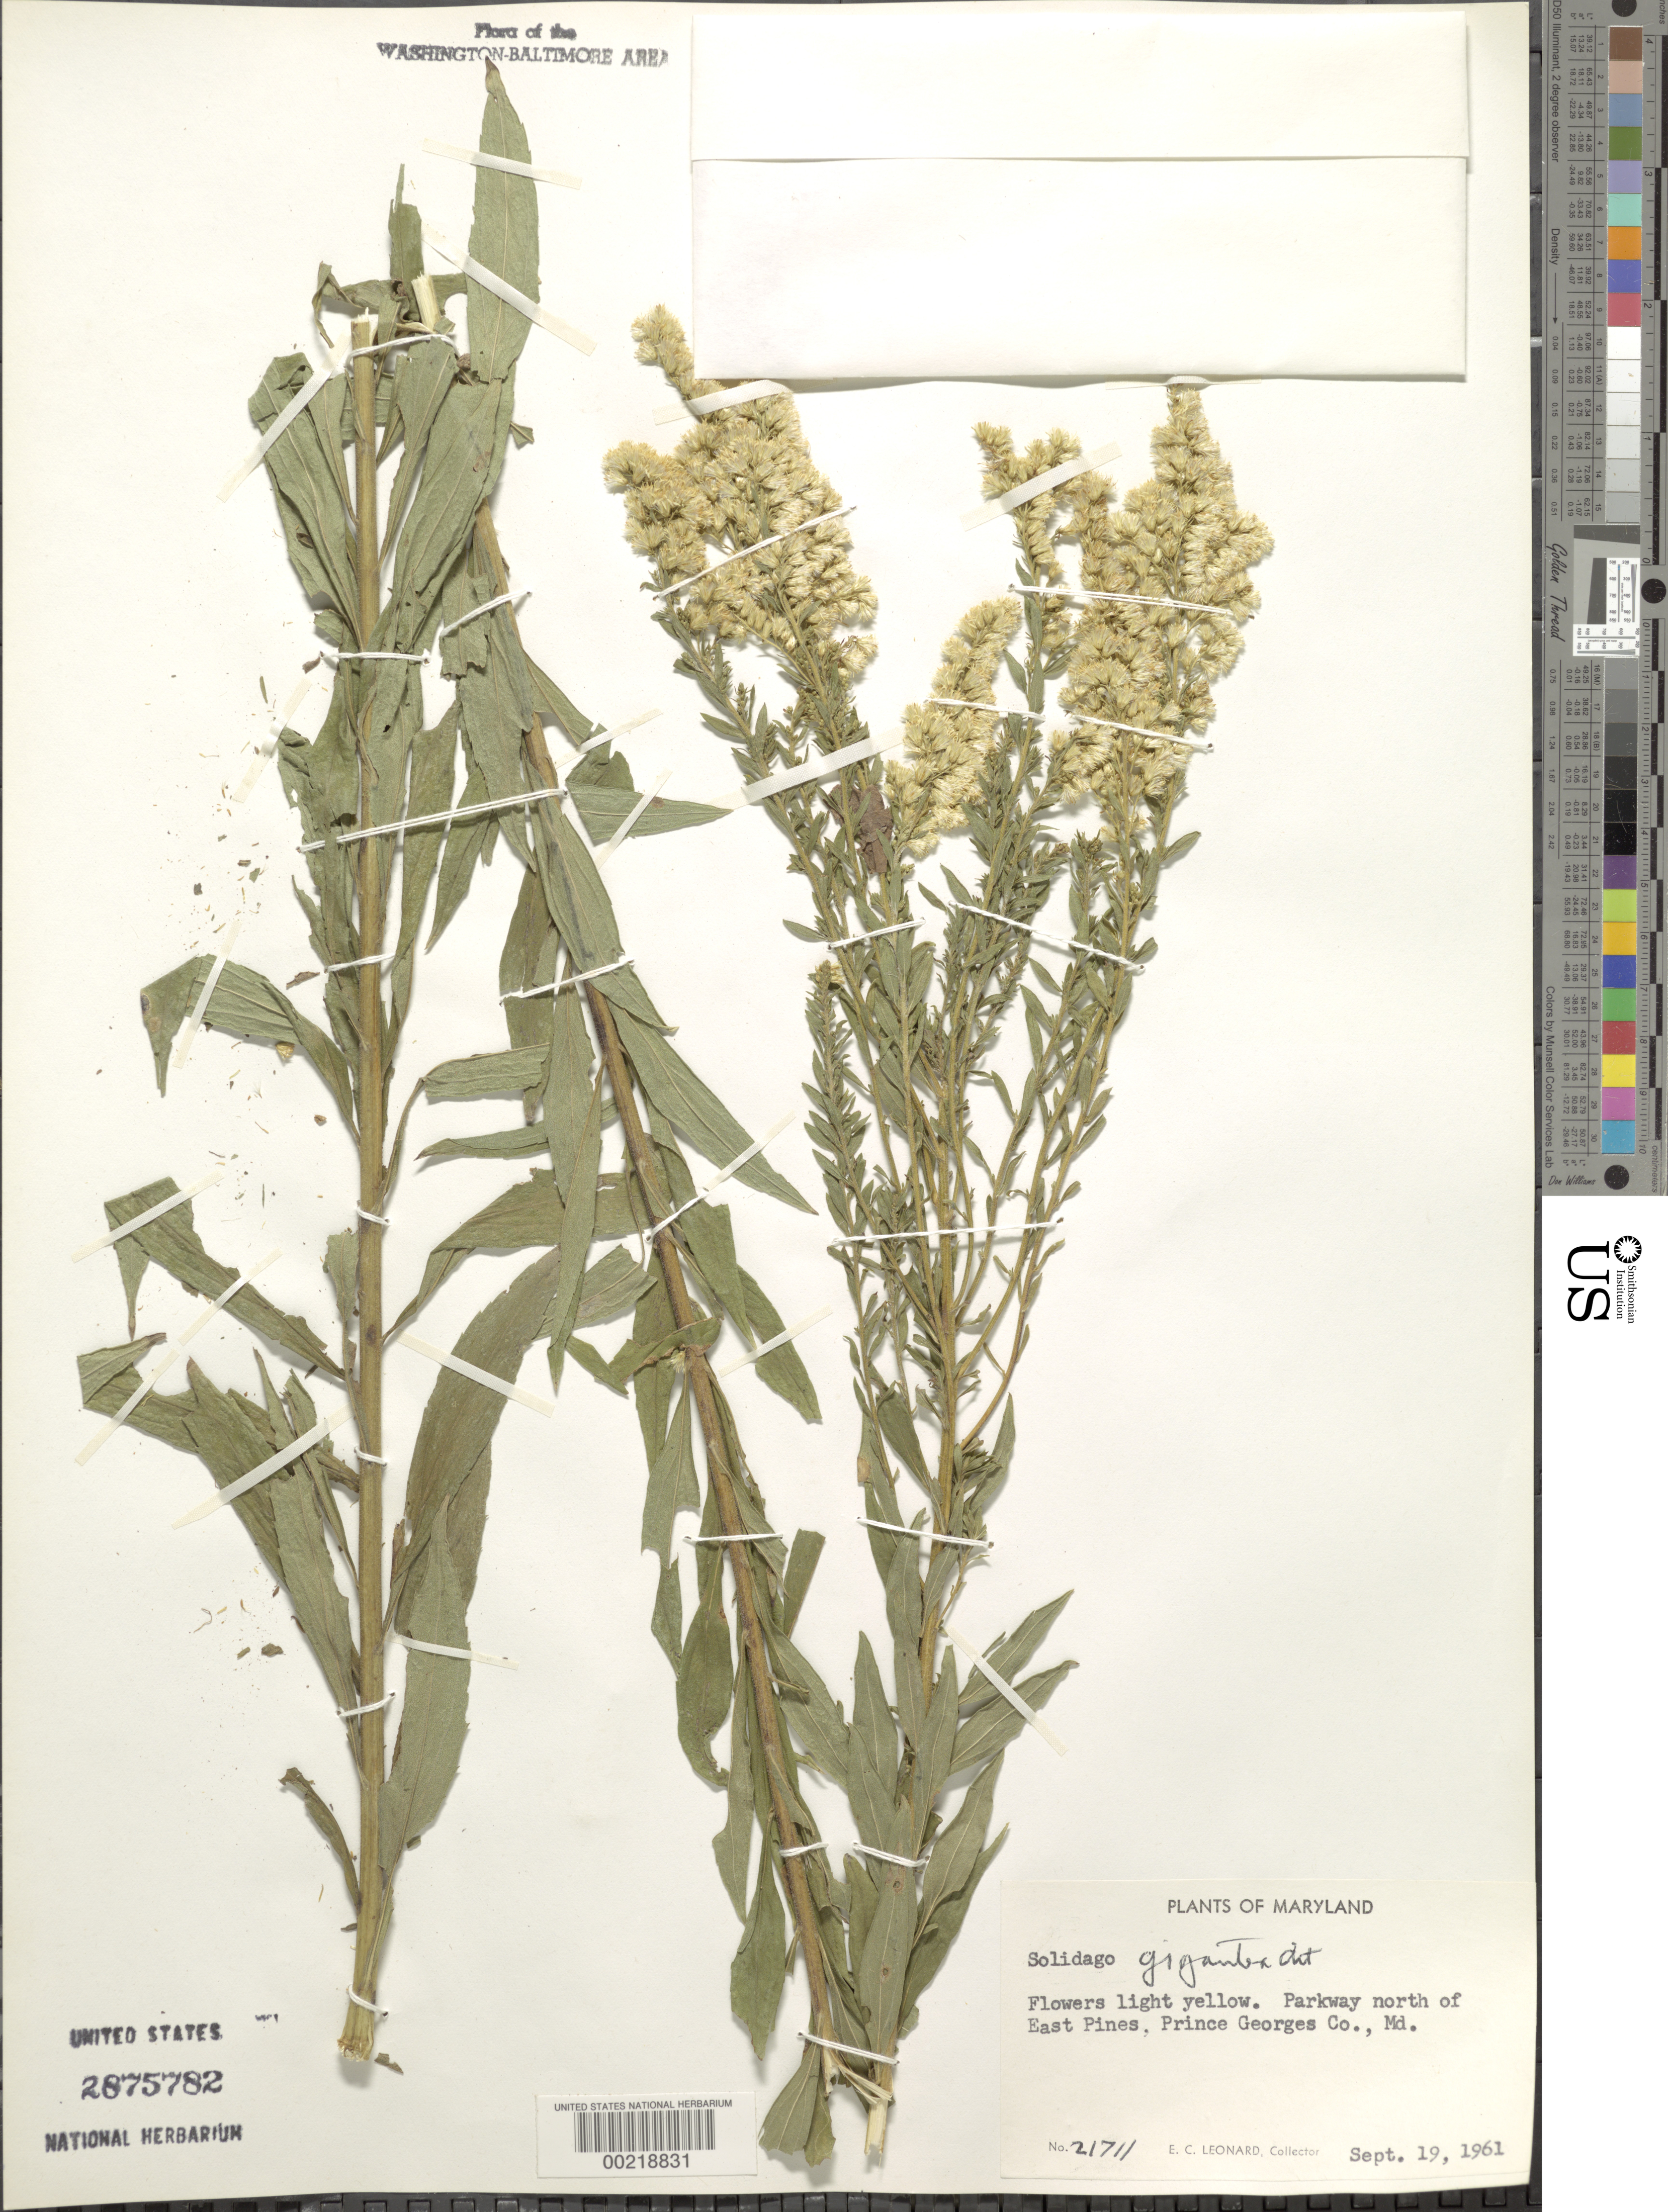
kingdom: Plantae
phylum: Tracheophyta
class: Magnoliopsida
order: Asterales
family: Asteraceae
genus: Solidago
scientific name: Solidago gigantea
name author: Aiton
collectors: E. C. Leonard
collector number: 21711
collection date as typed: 19 Sep 1961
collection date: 1961-09-19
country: United States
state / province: Maryland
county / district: Prince George's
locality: Parkway north of East Pines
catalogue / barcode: US 2875782